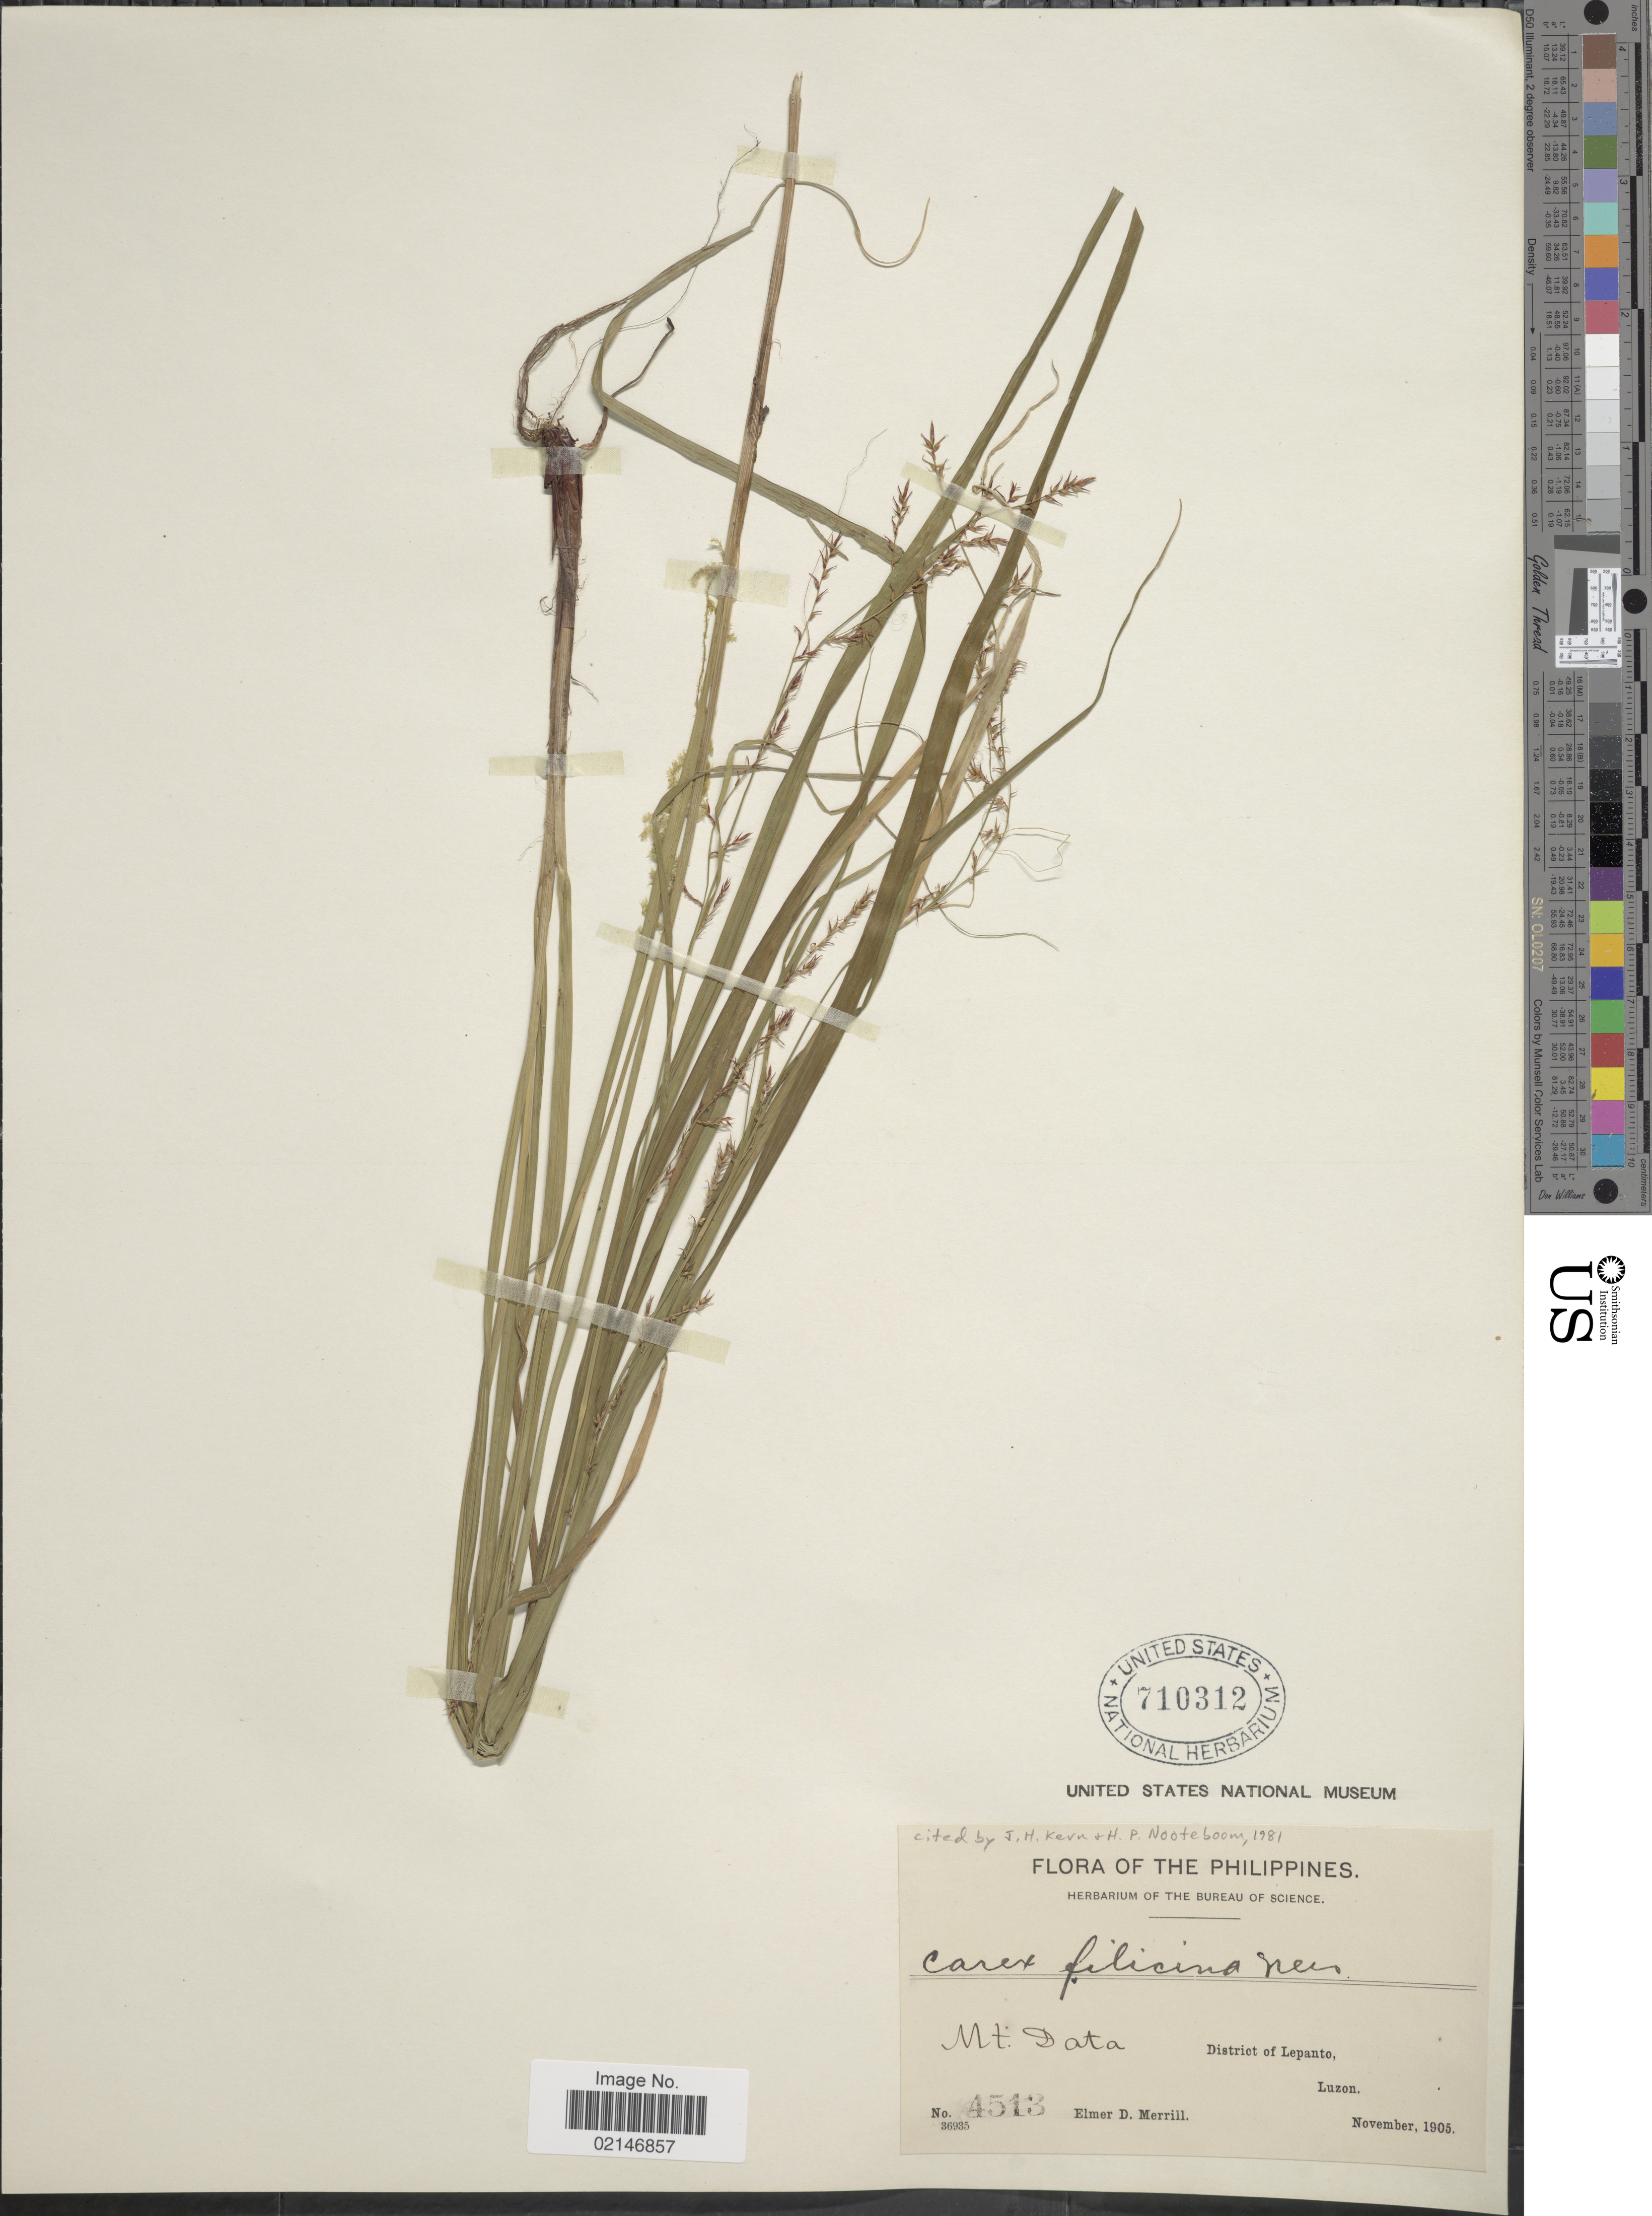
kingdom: Plantae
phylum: Tracheophyta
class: Liliopsida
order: Poales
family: Cyperaceae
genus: Carex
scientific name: Carex filicina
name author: Nees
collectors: E. D. Merrill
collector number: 4513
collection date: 1905-11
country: Philippines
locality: Mt. Data, District of Lepanto, Luzon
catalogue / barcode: US 710312